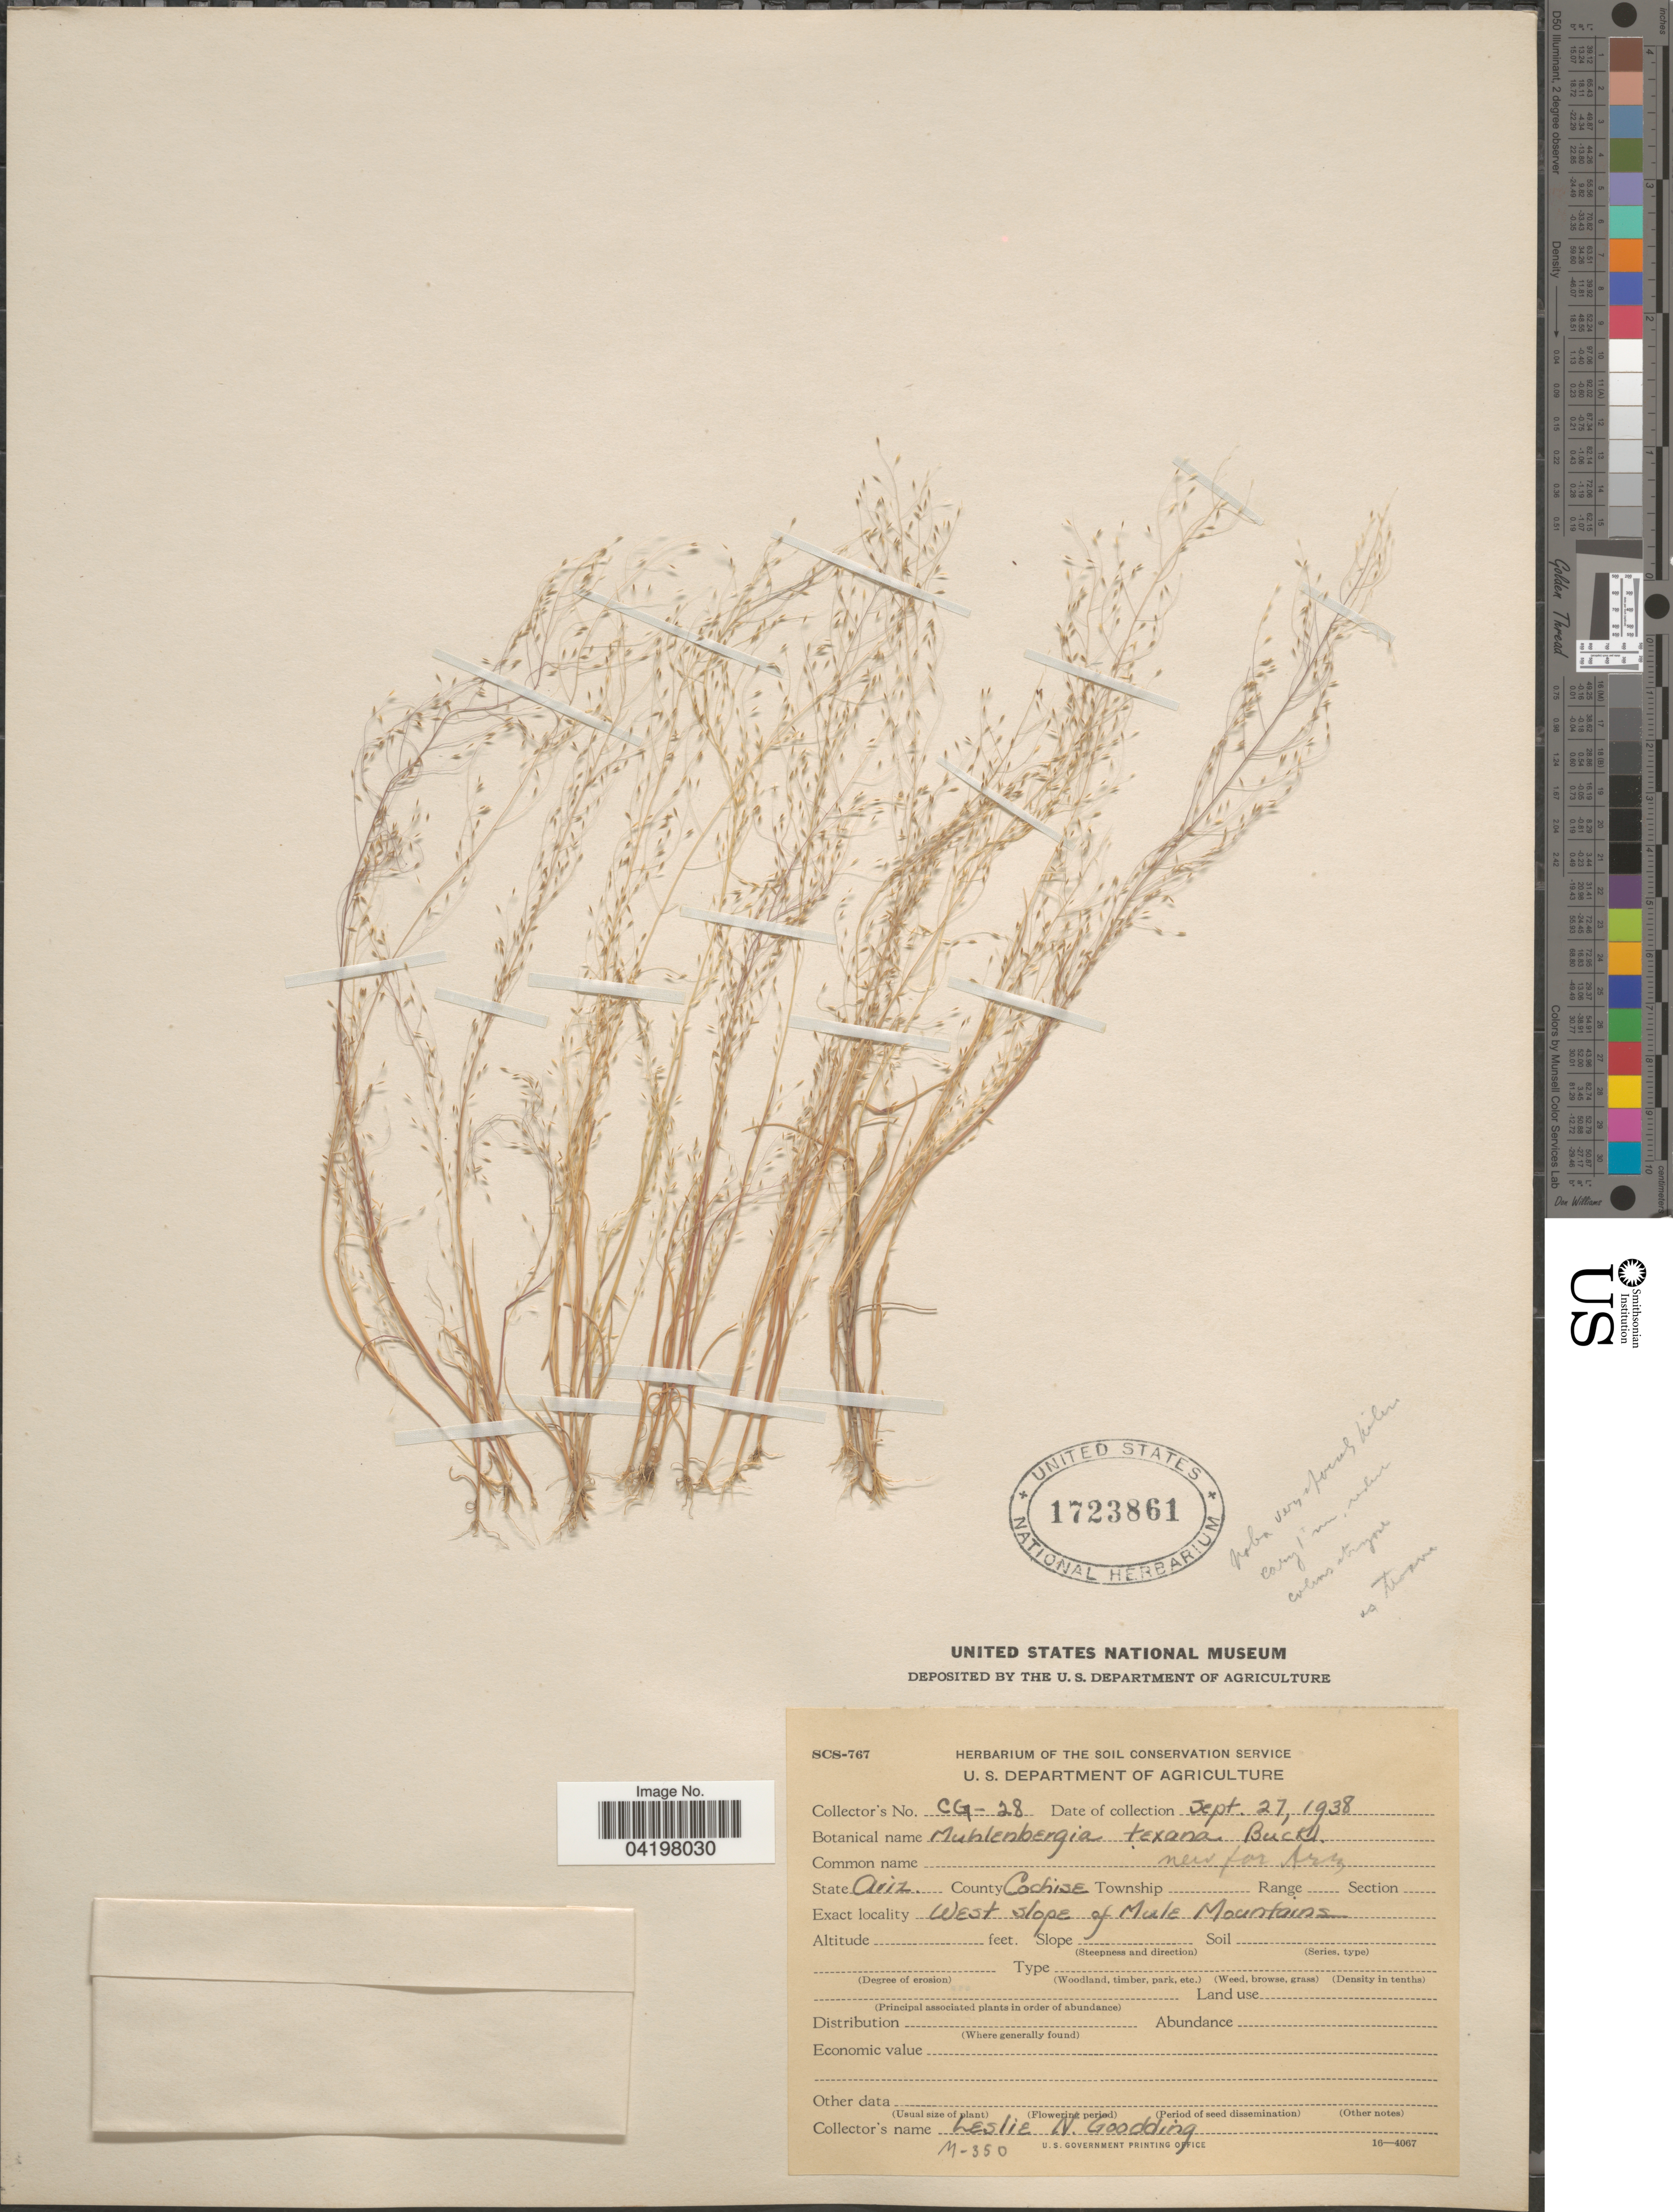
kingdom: Plantae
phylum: Tracheophyta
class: Liliopsida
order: Poales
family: Poaceae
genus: Muhlenbergia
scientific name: Muhlenbergia texana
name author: Buckley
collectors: L. N. Goodding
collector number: CG-28/M-350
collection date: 1938-09-27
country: United States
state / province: Arizona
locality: County Cochise. West slope of Mule Mountains.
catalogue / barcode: US 1723861